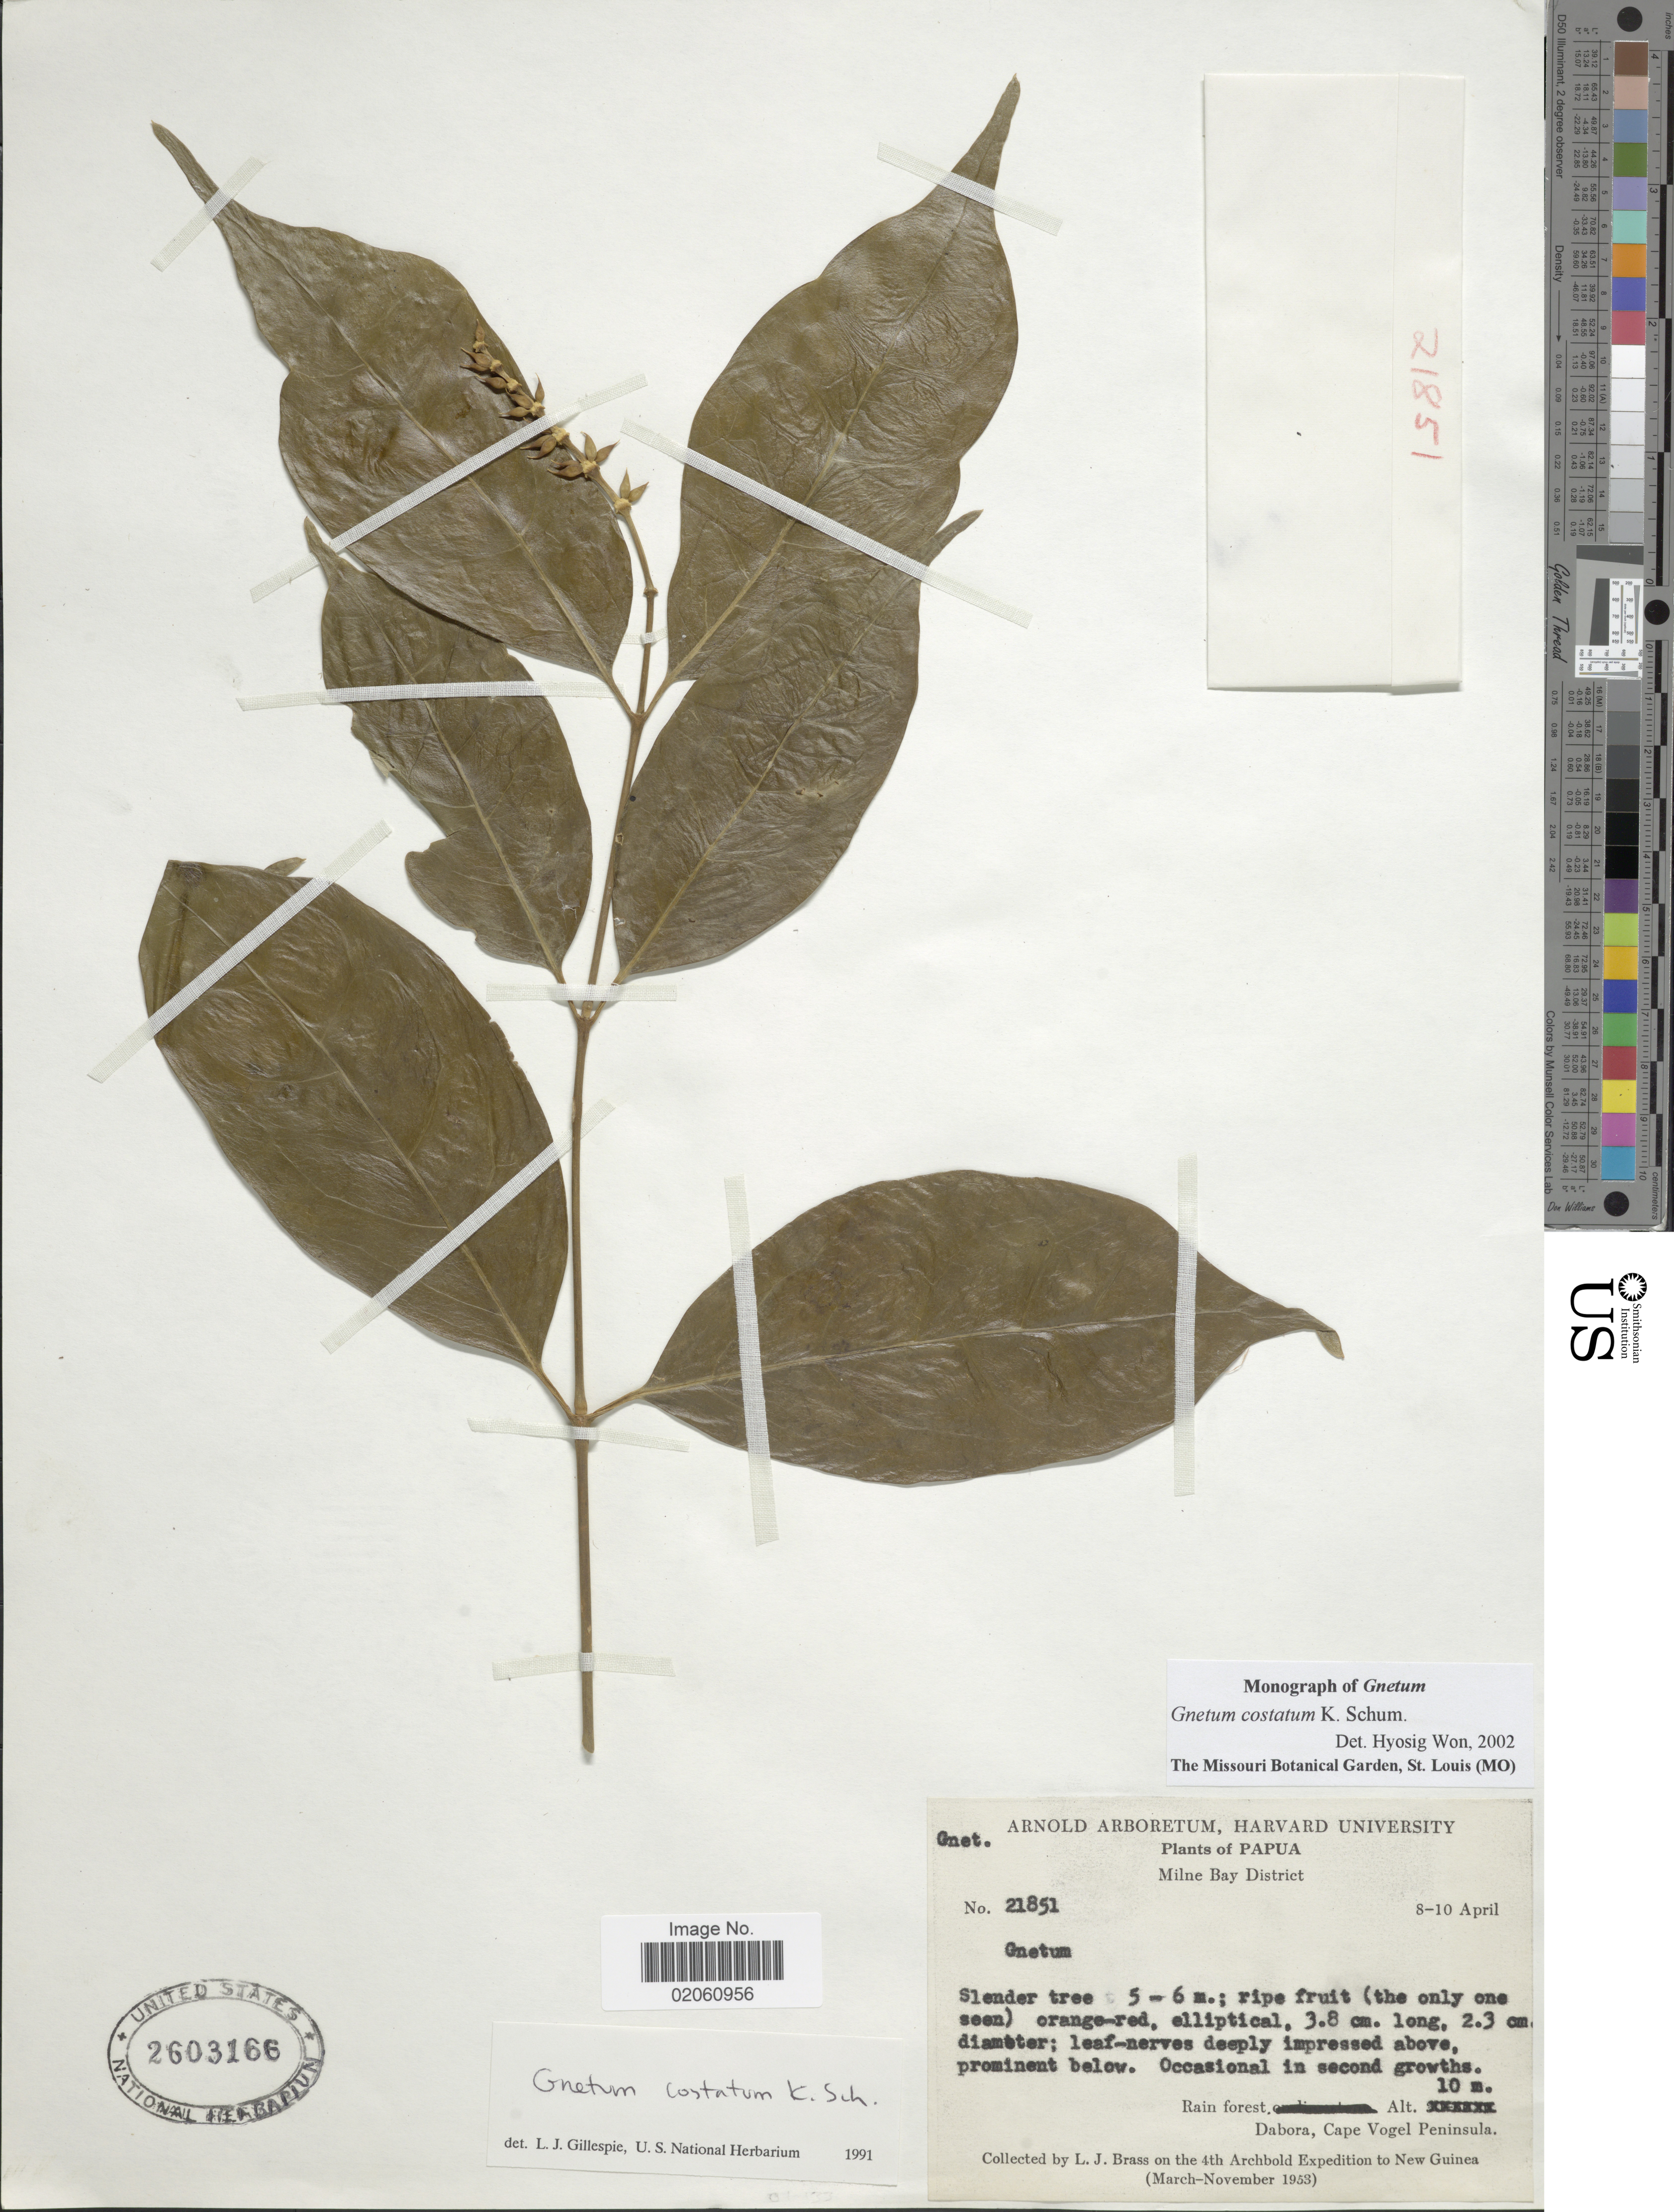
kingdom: Plantae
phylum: Tracheophyta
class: Gnetopsida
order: Gnetales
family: Gnetaceae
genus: Gnetum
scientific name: Gnetum costatum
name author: K. Schum.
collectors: L. J. Brass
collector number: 21851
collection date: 1953-04-08/1953-04-10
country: Papua New Guinea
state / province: Milne Bay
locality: Milne Bay District, Rain forest, Dabora, Cape Vogel Peninsula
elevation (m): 10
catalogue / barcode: US 2603166